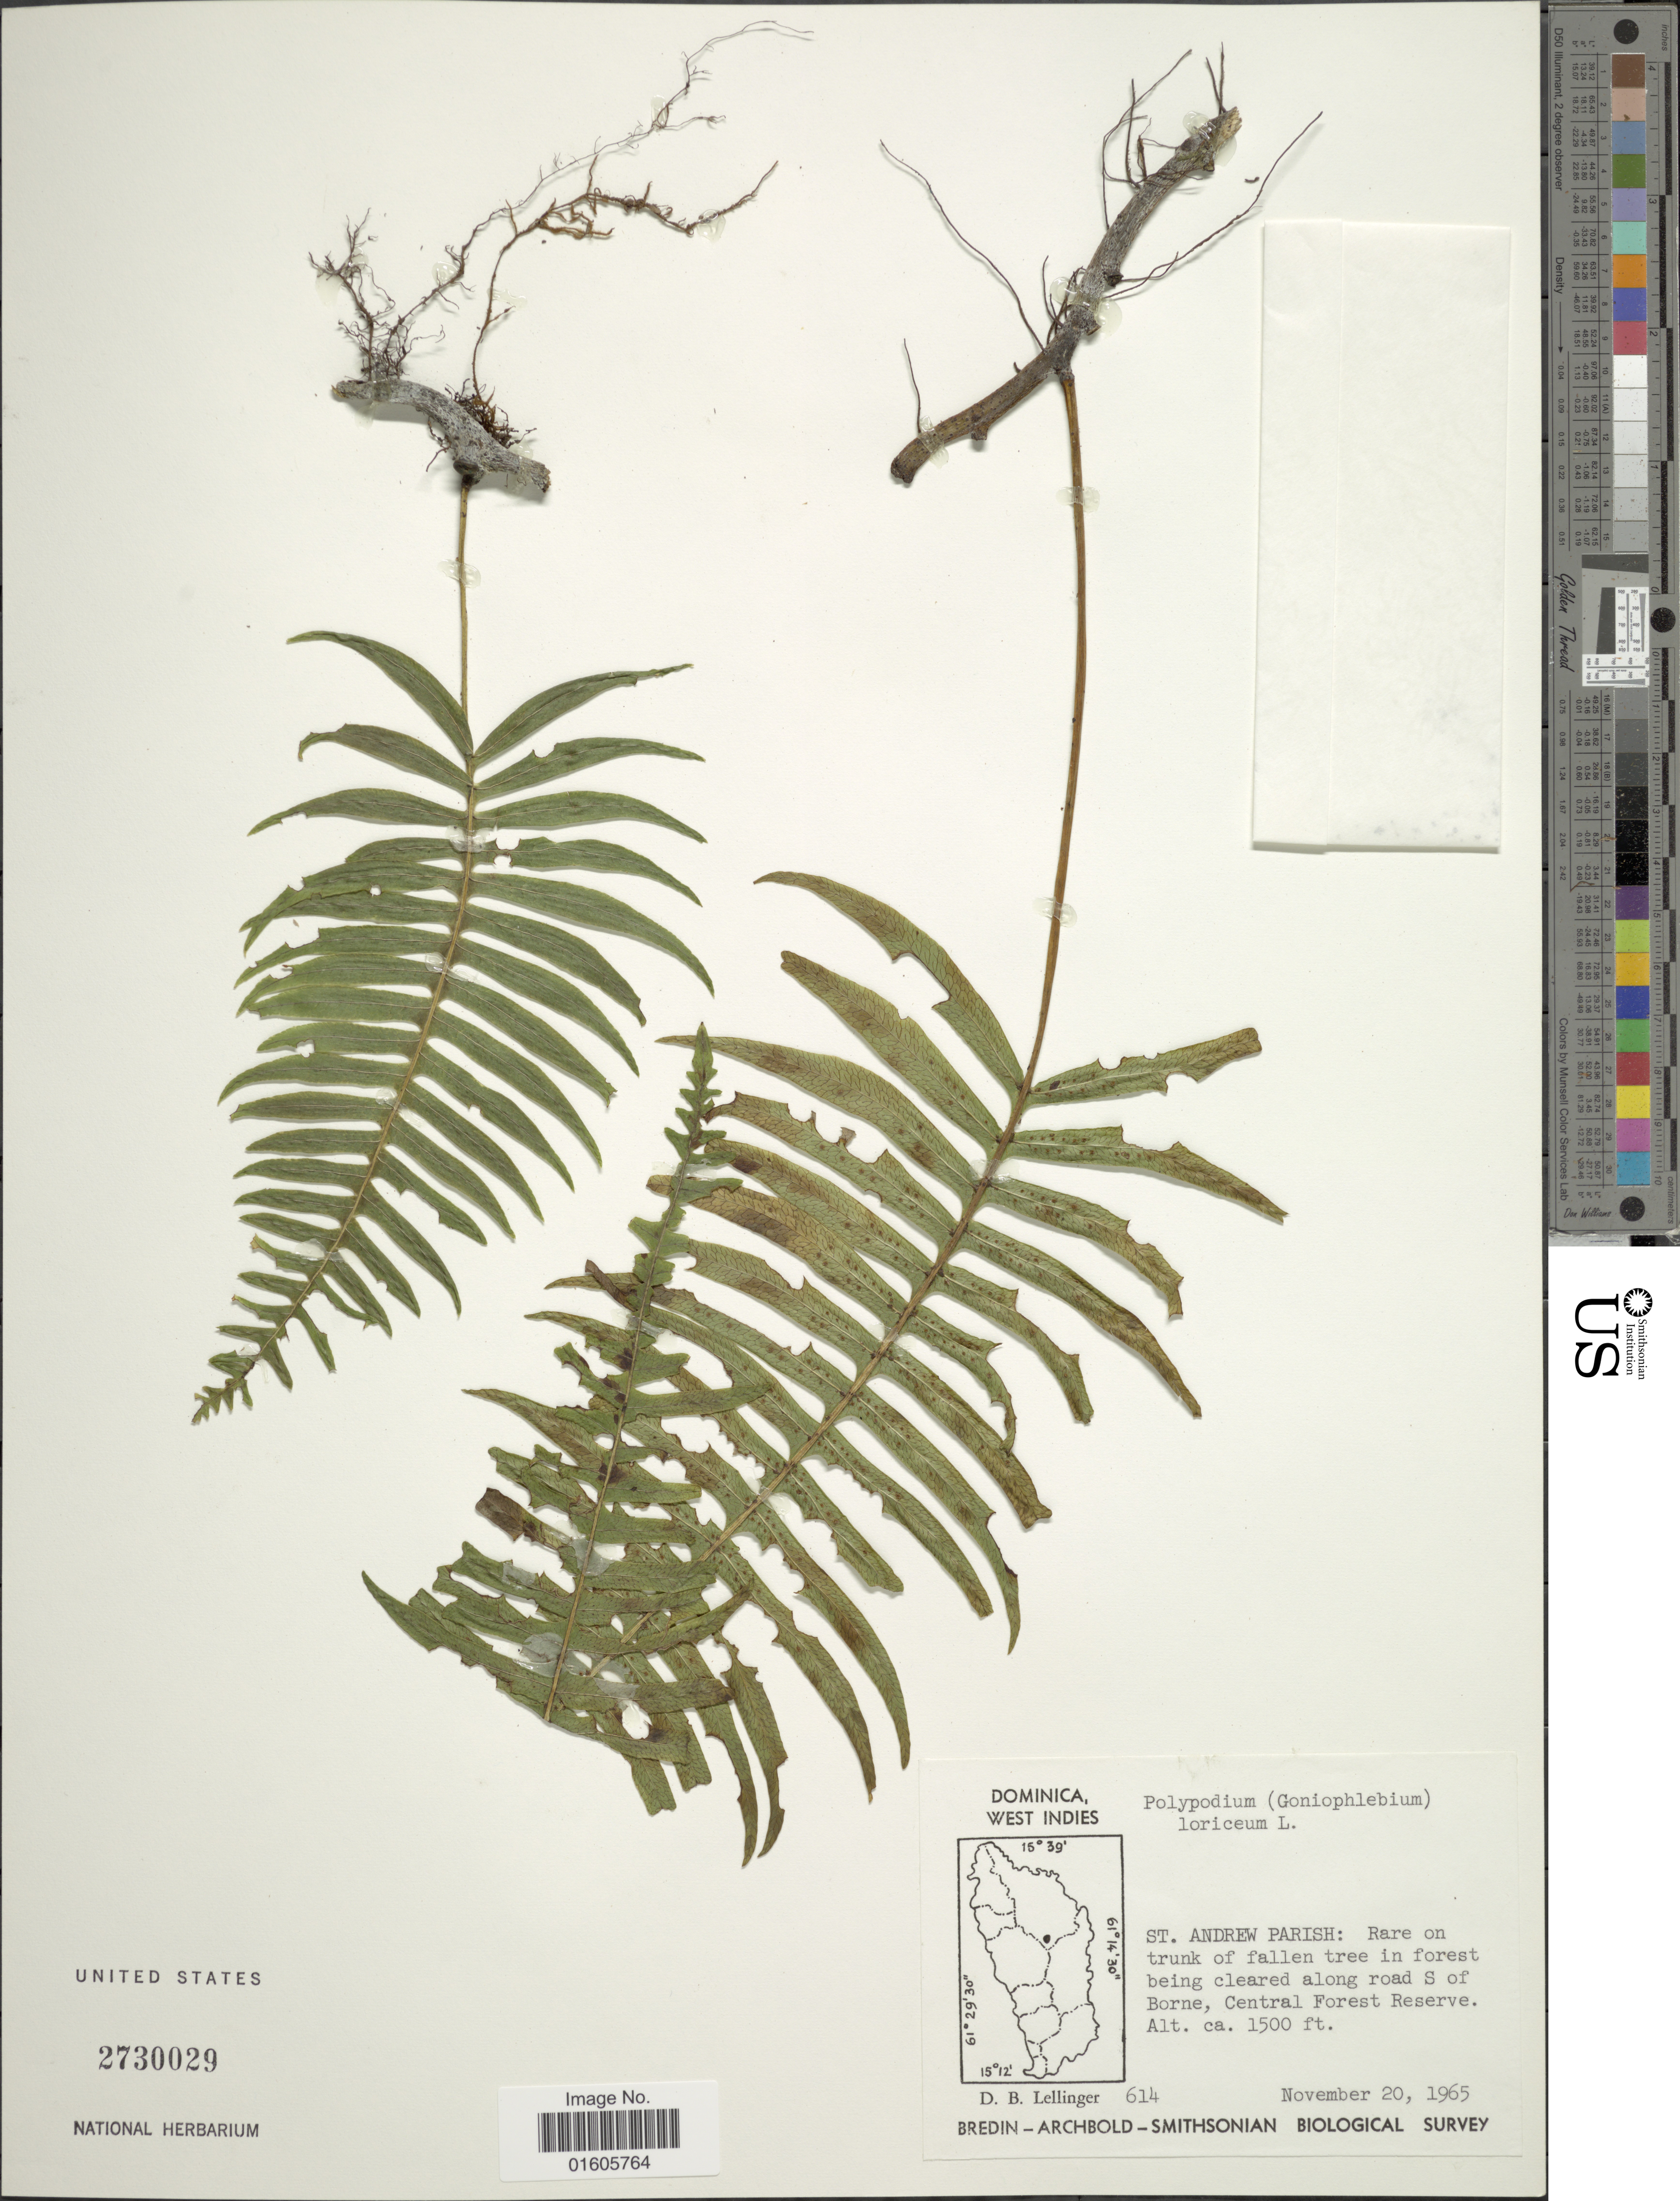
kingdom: Plantae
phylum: Tracheophyta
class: Polypodiopsida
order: Polypodiales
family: Polypodiaceae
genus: Serpocaulon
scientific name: Serpocaulon loriceum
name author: (L.) A.R. Sm.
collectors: D. B. Lellinger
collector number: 614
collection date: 1965-11-20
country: Dominica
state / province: St. Andrew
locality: Dominica, West Indies. St. Andrew Parish: Rare on trunk of fallen tree in forest being cleared along road S of Borne, Central Forest Reserve.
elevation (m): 457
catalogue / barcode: US 2730029